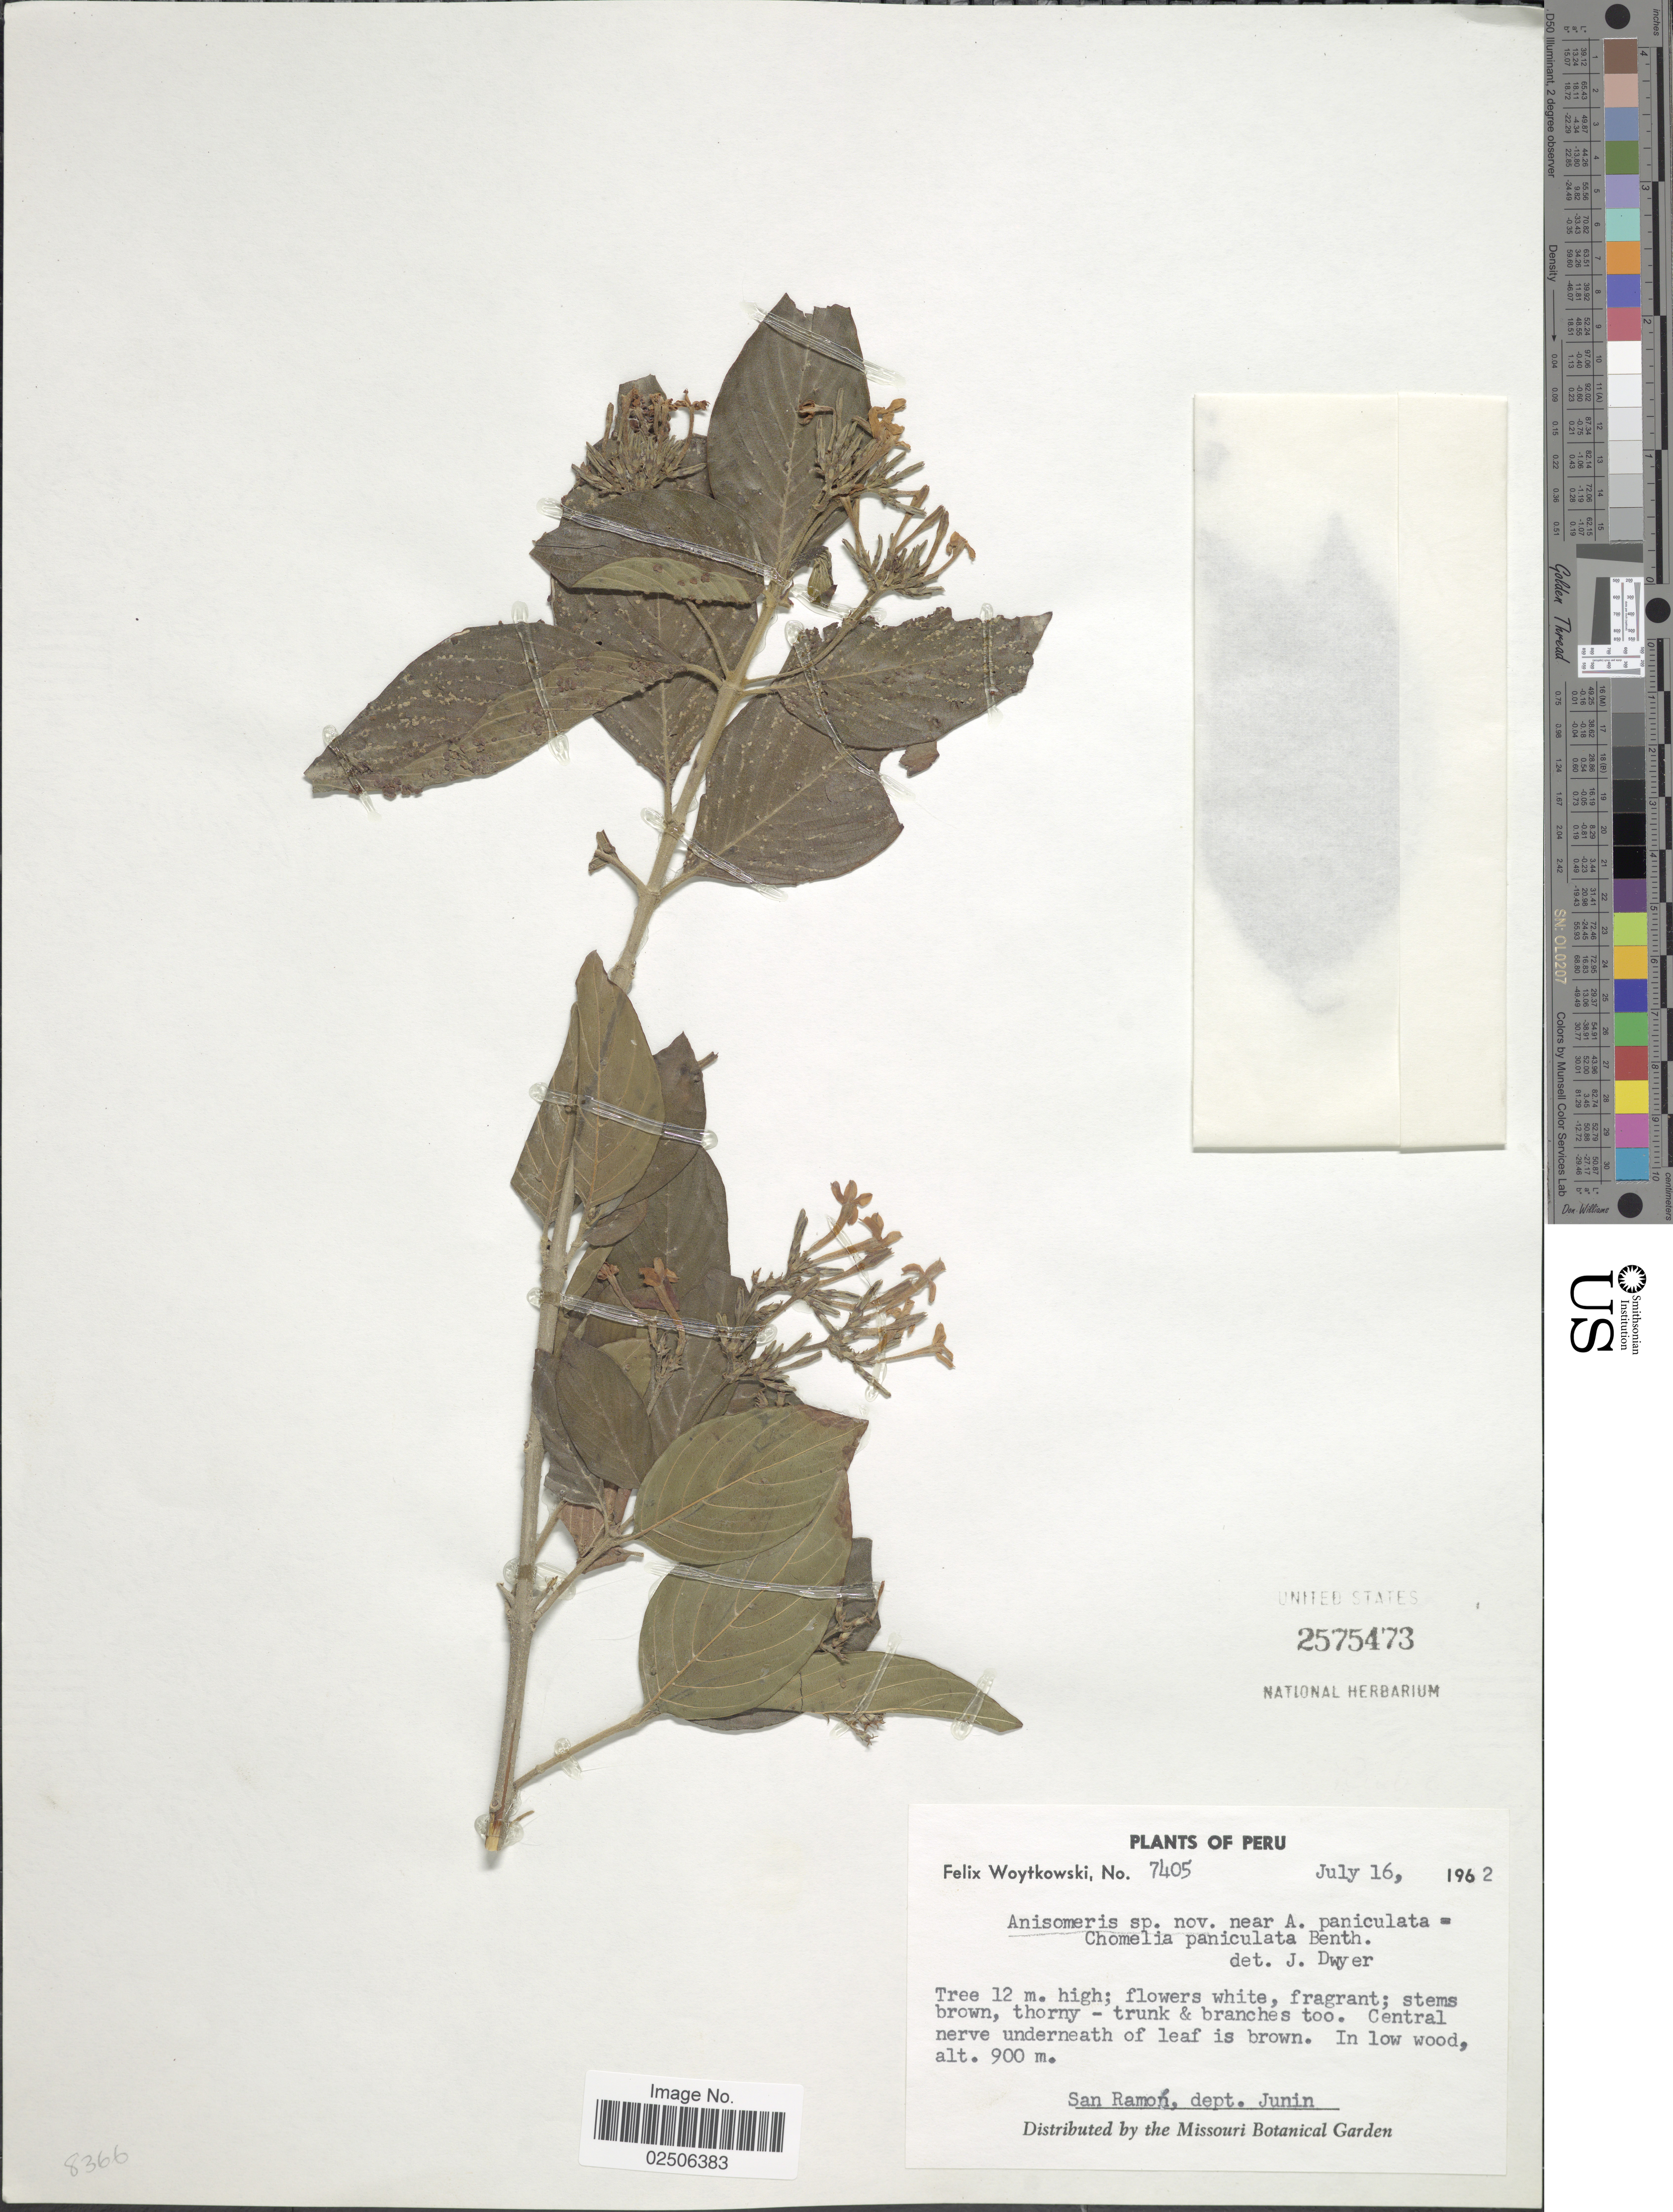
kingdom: Plantae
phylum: Tracheophyta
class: Magnoliopsida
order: Gentianales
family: Rubiaceae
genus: Chomelia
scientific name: Chomelia sp.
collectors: F. Woytkowski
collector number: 7405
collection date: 1962-07-16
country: Peru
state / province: Junín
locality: San Ramon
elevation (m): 900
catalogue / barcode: US 2575473